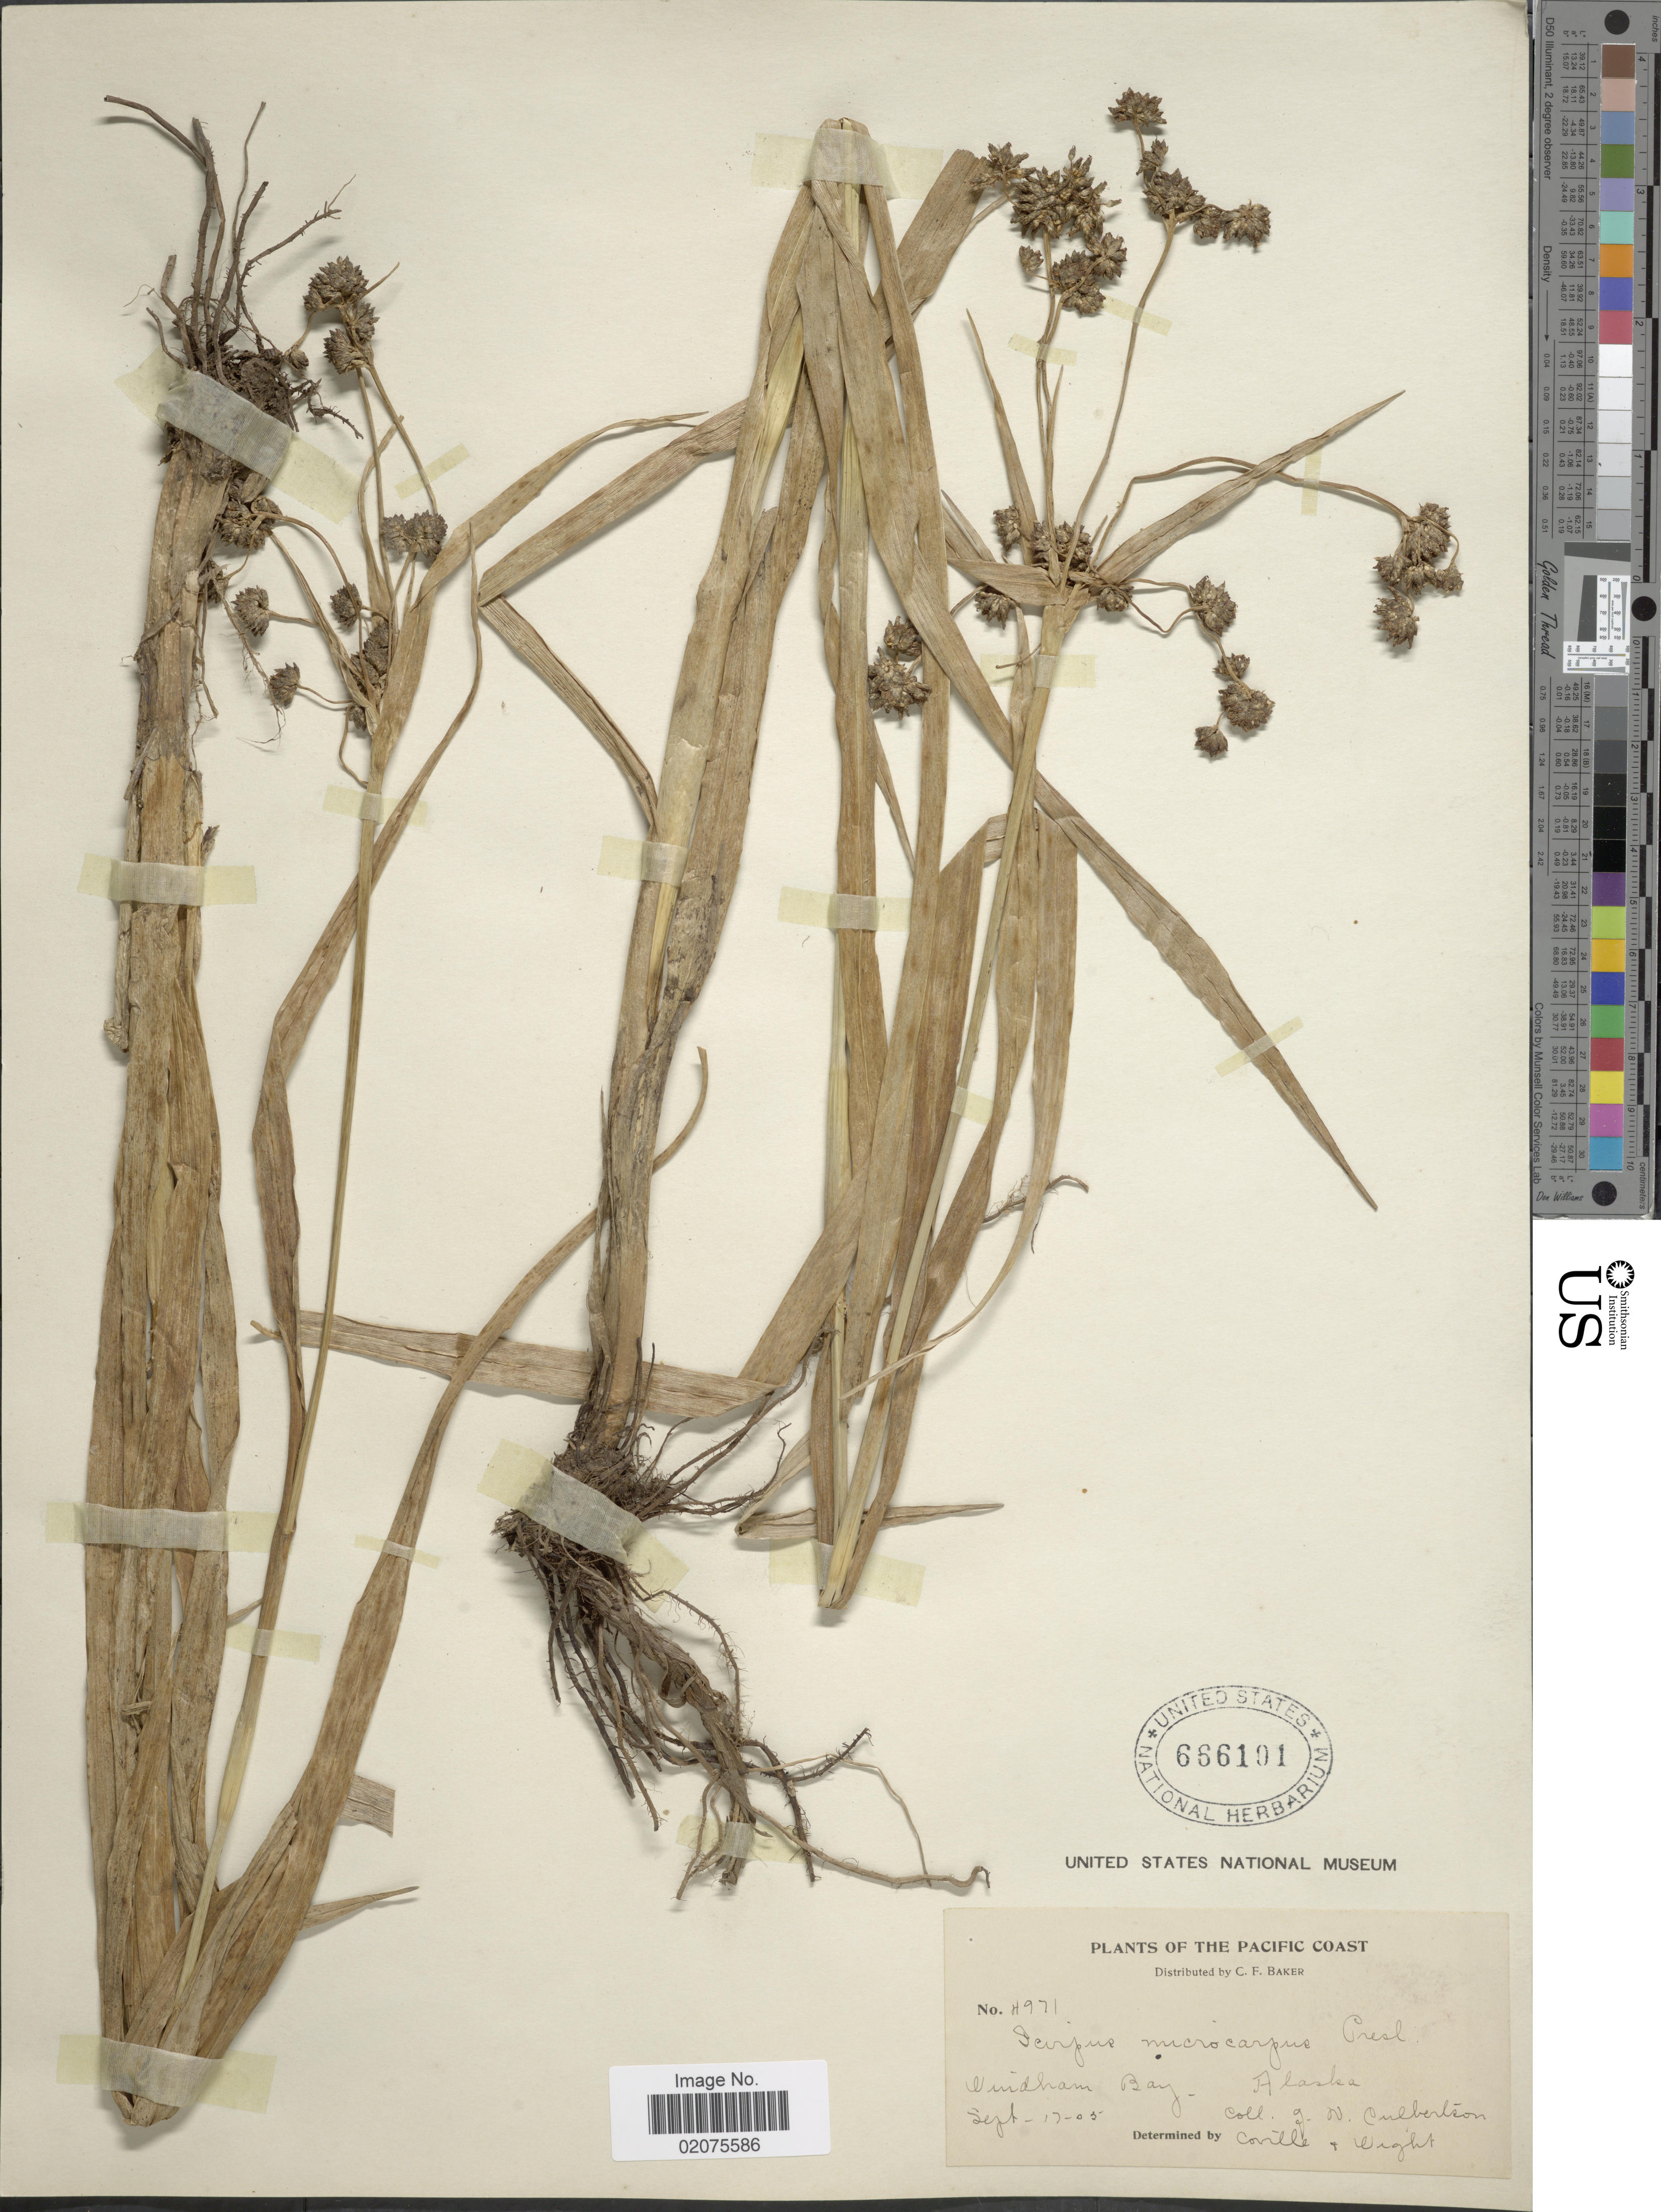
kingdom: Plantae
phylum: Tracheophyta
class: Liliopsida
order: Poales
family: Cyperaceae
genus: Scirpus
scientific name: Scirpus microcarpus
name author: J. Presl & C. Presl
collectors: J. Culbertson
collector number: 4971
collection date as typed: Transcribed d/m/y: 17/9/5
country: United States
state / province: Alaska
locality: Windham Bay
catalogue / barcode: US 666101